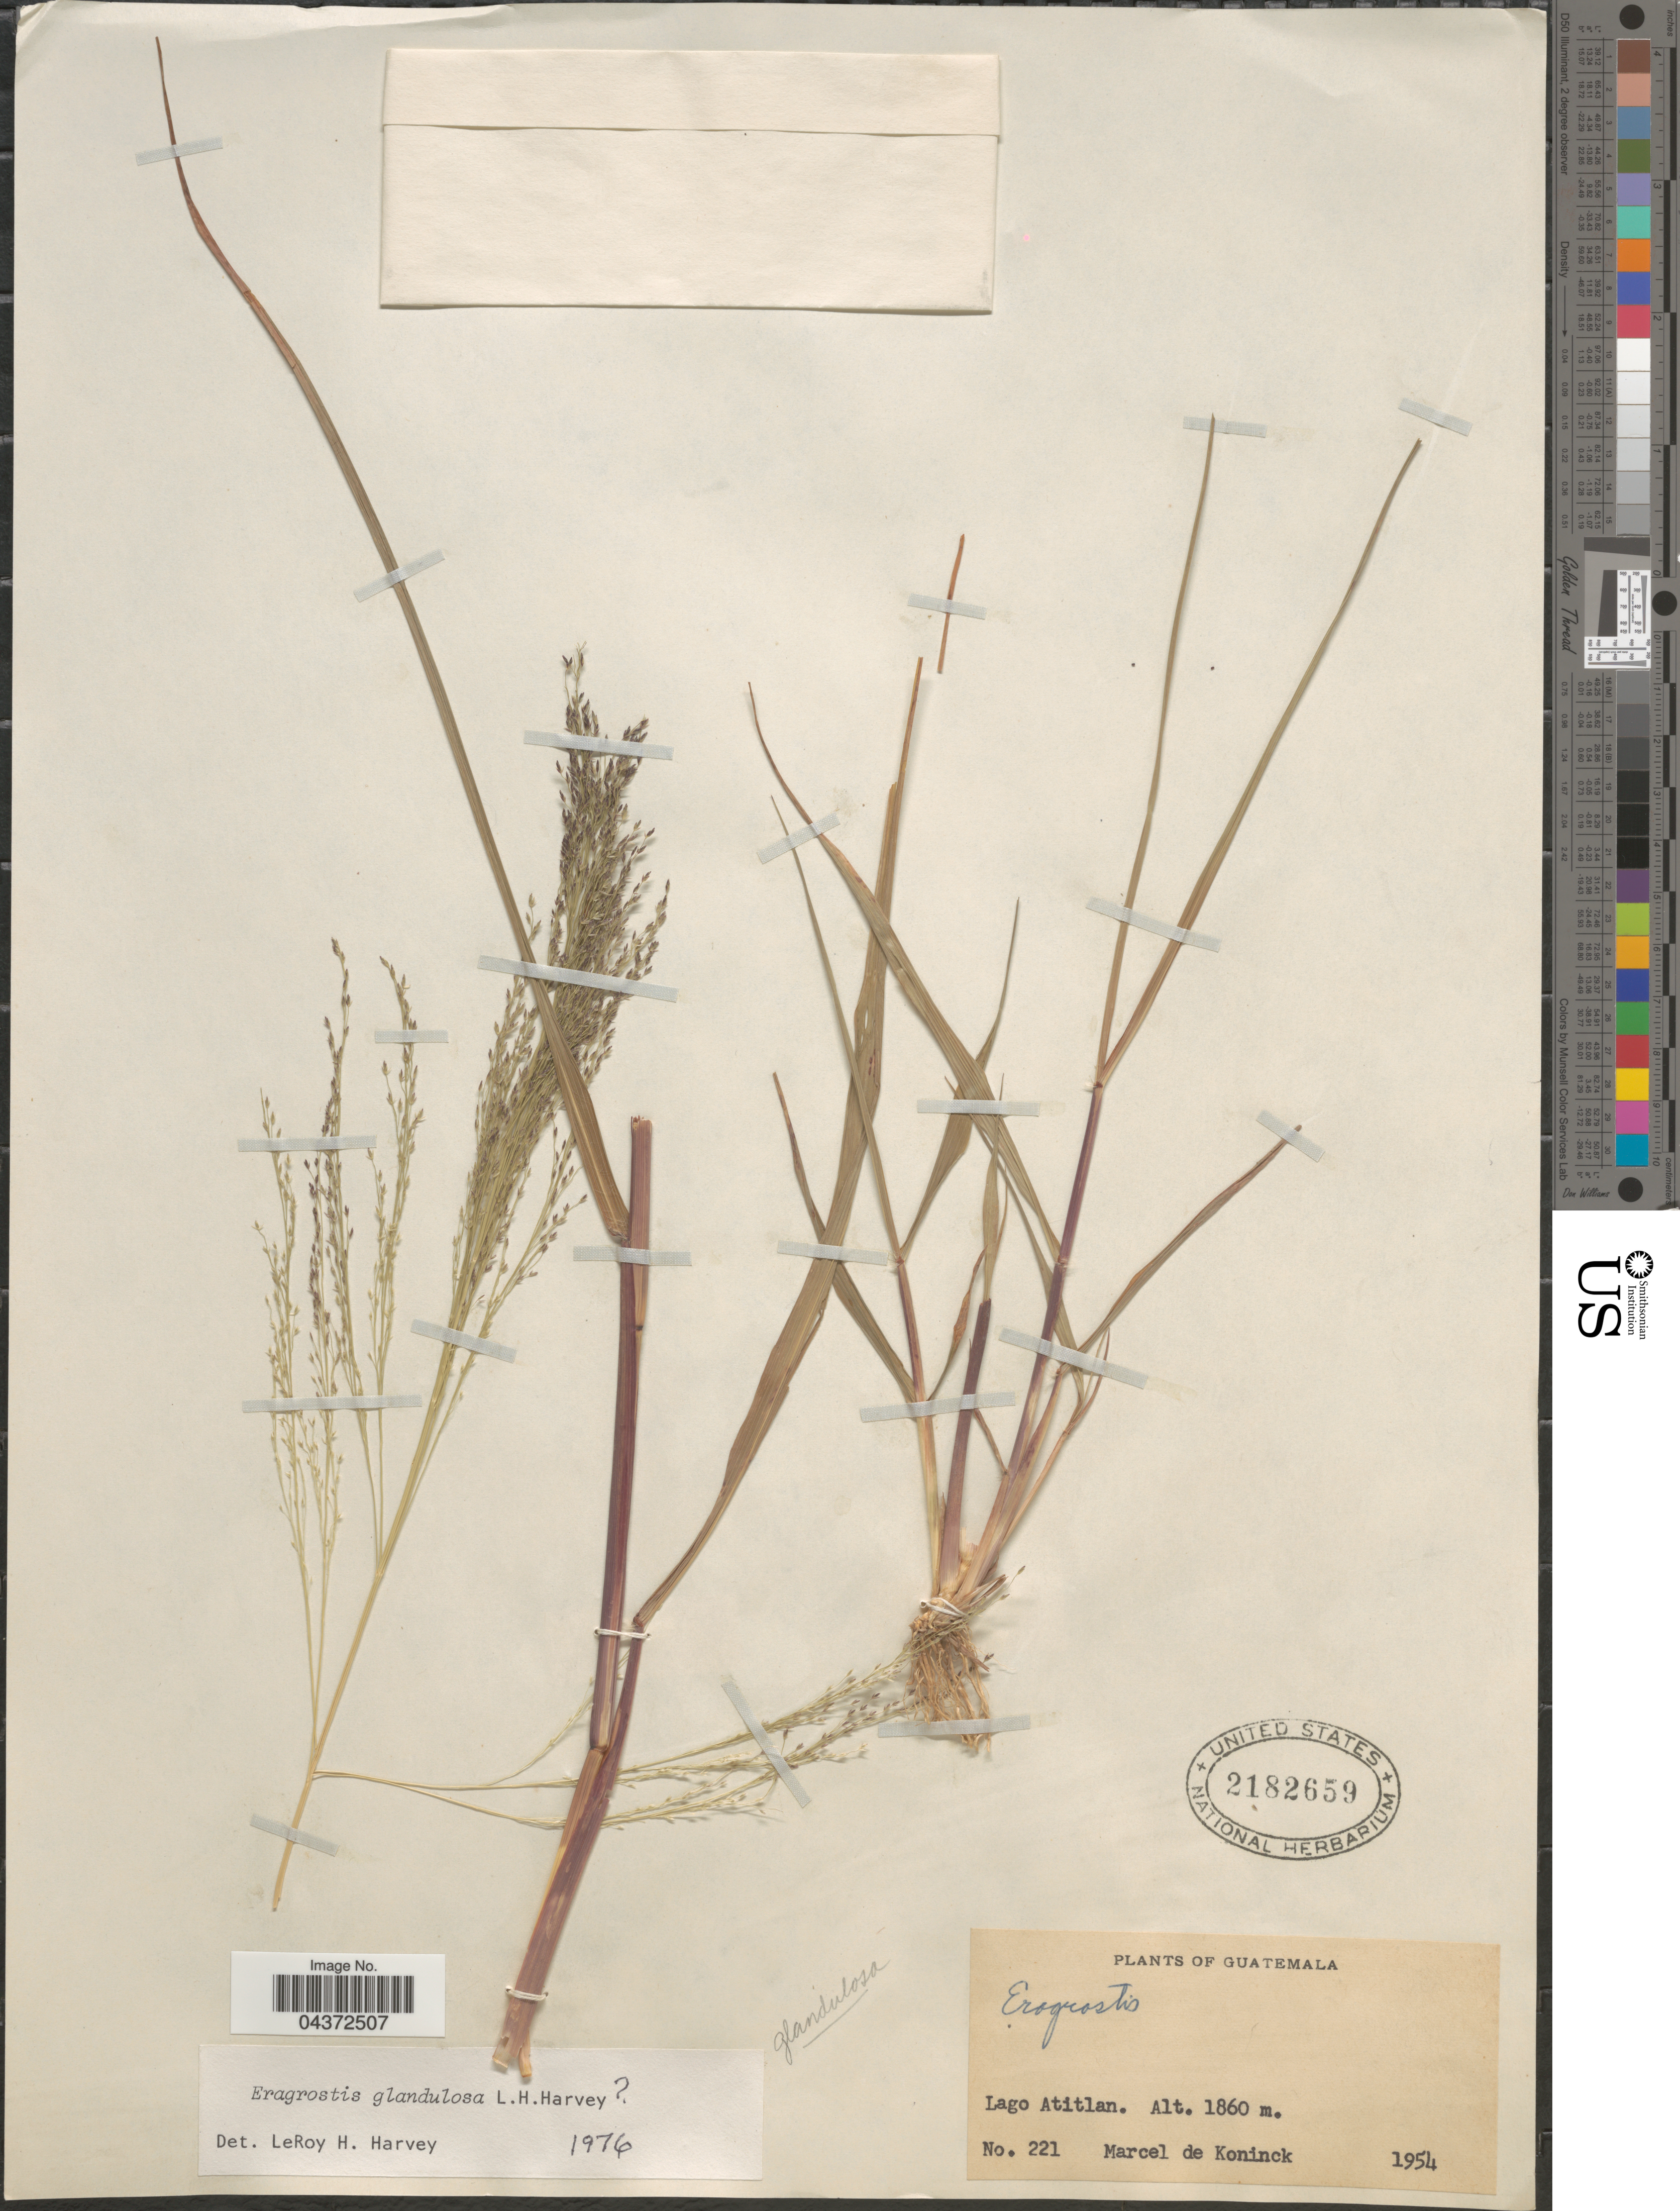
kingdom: Plantae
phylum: Tracheophyta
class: Liliopsida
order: Poales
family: Poaceae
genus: Eragrostis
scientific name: Eragrostis glandulosa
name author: L.H. Harv.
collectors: M. Koninck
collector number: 221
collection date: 1954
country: Guatemala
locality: Lago Atitlan.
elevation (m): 1860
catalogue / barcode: US 2182659